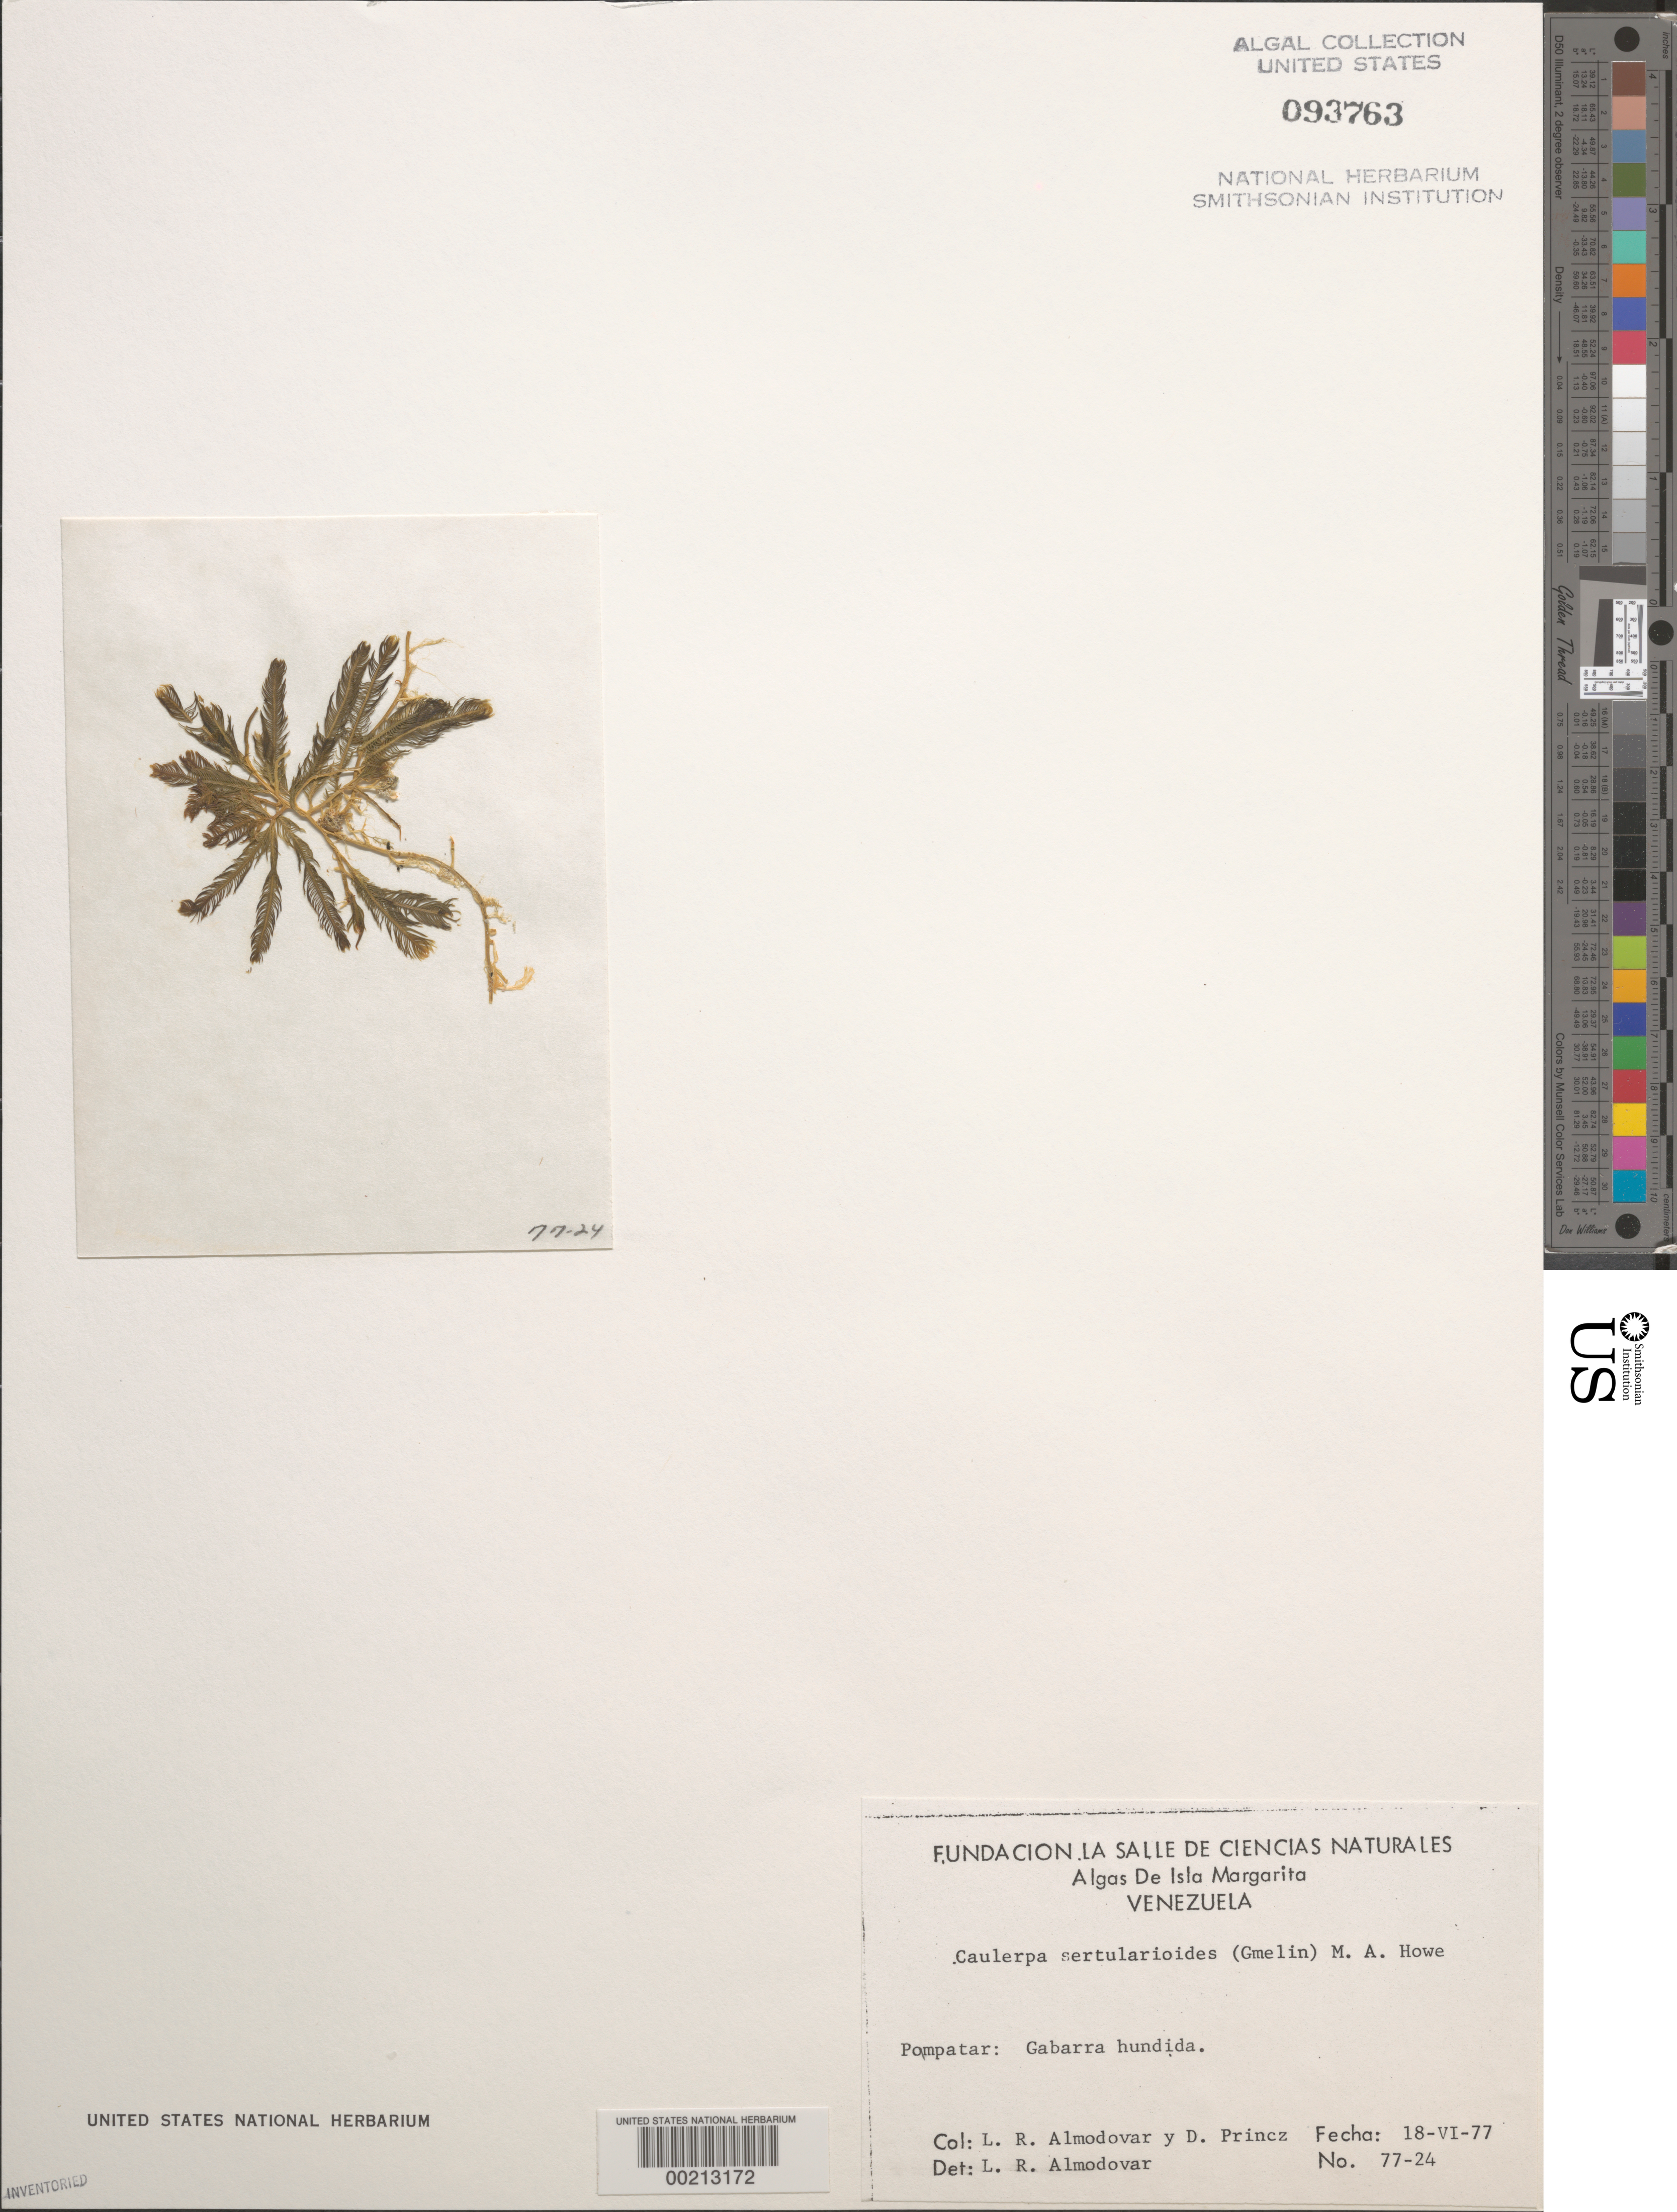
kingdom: Plantae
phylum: Chlorophyta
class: Ulvophyceae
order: Bryopsidales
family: Caulerpaceae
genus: Caulerpa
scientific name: Caulerpa sertularioides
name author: (S.G. Gmel.) M. Howe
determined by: Almodovar, L. R.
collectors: L. Almodovar & D. Princz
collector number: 77-24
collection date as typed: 18 Jun 1977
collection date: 1977-06-18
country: Venezuela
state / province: Nueva Esparta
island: Margarita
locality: Pampatar (Pompatar)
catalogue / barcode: US 93763